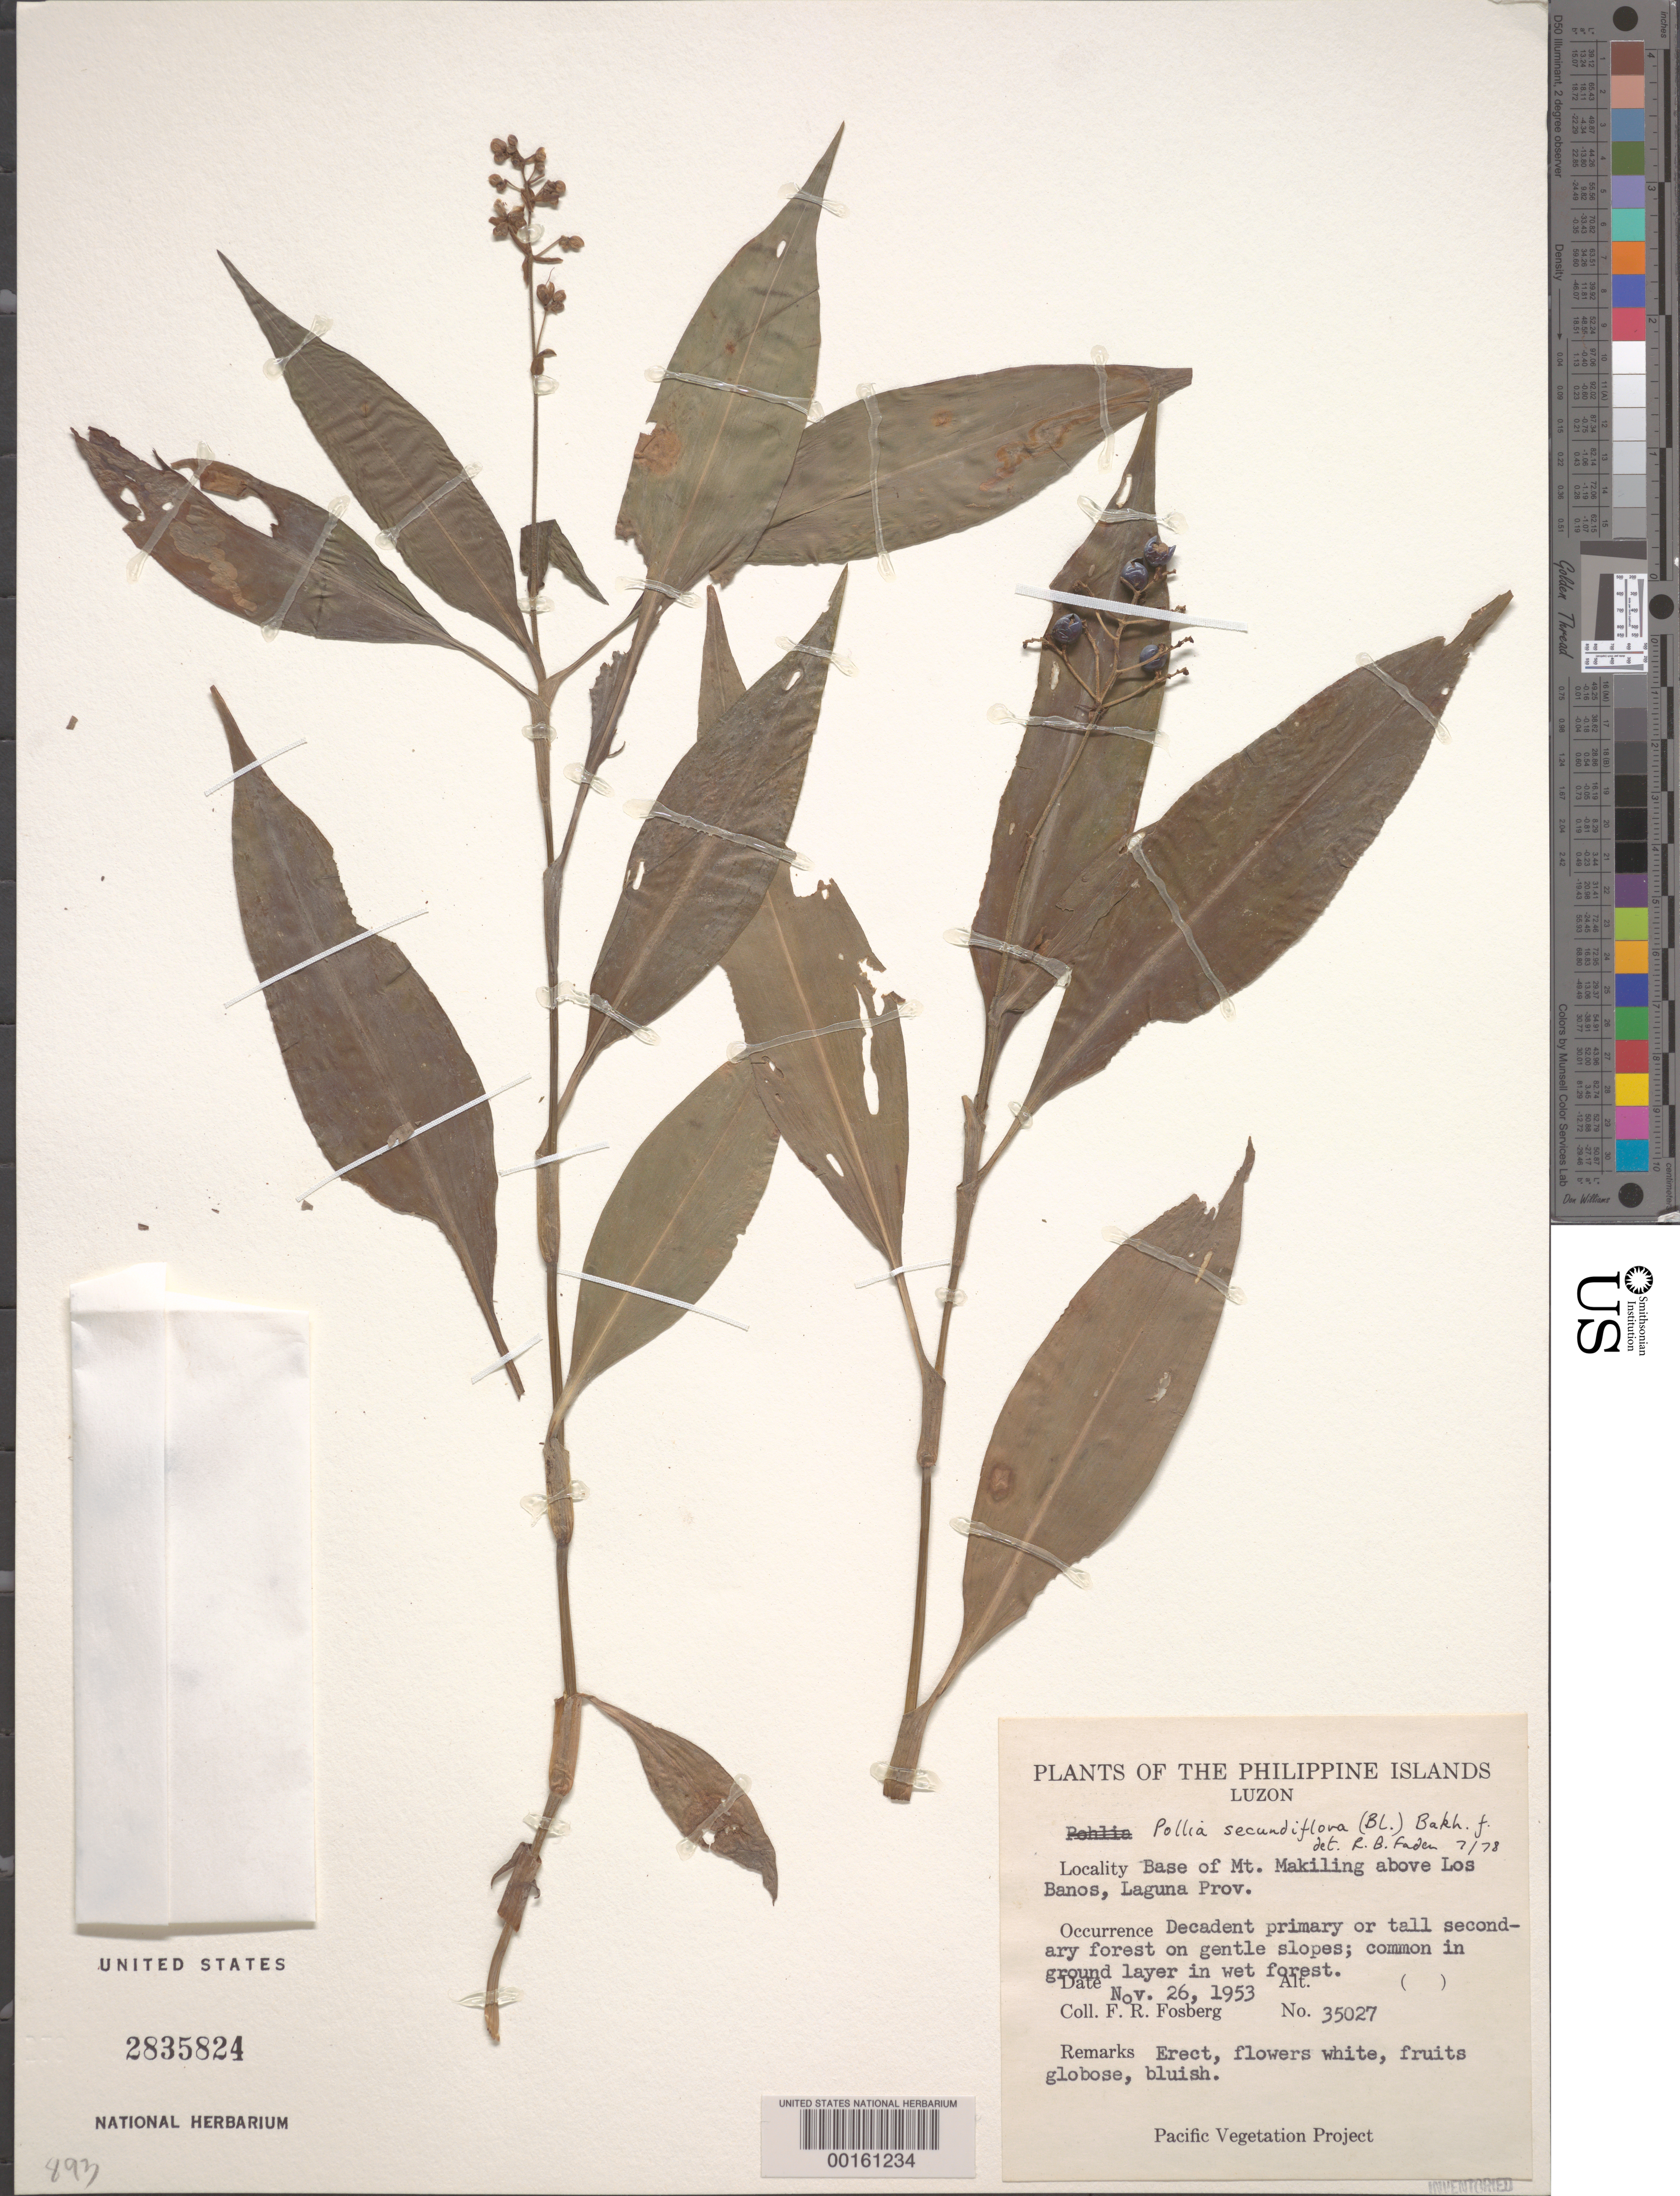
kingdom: Plantae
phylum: Tracheophyta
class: Liliopsida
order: Commelinales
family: Commelinaceae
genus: Pollia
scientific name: Pollia secundiflora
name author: (Blume) Bakh. f.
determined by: Faden, Robert B., (US), Smithsonian Institution - National Museum of Natural History (UNITED STATES)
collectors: F. R. Fosberg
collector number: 35027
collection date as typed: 26 Nov 1953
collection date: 1953-11-26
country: Philippines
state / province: Calabarzon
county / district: Laguna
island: Luzon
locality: Base of mt. maquiling above los banos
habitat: Decadent primary or tall secondary forest, gentle slopes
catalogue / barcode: US 2835824